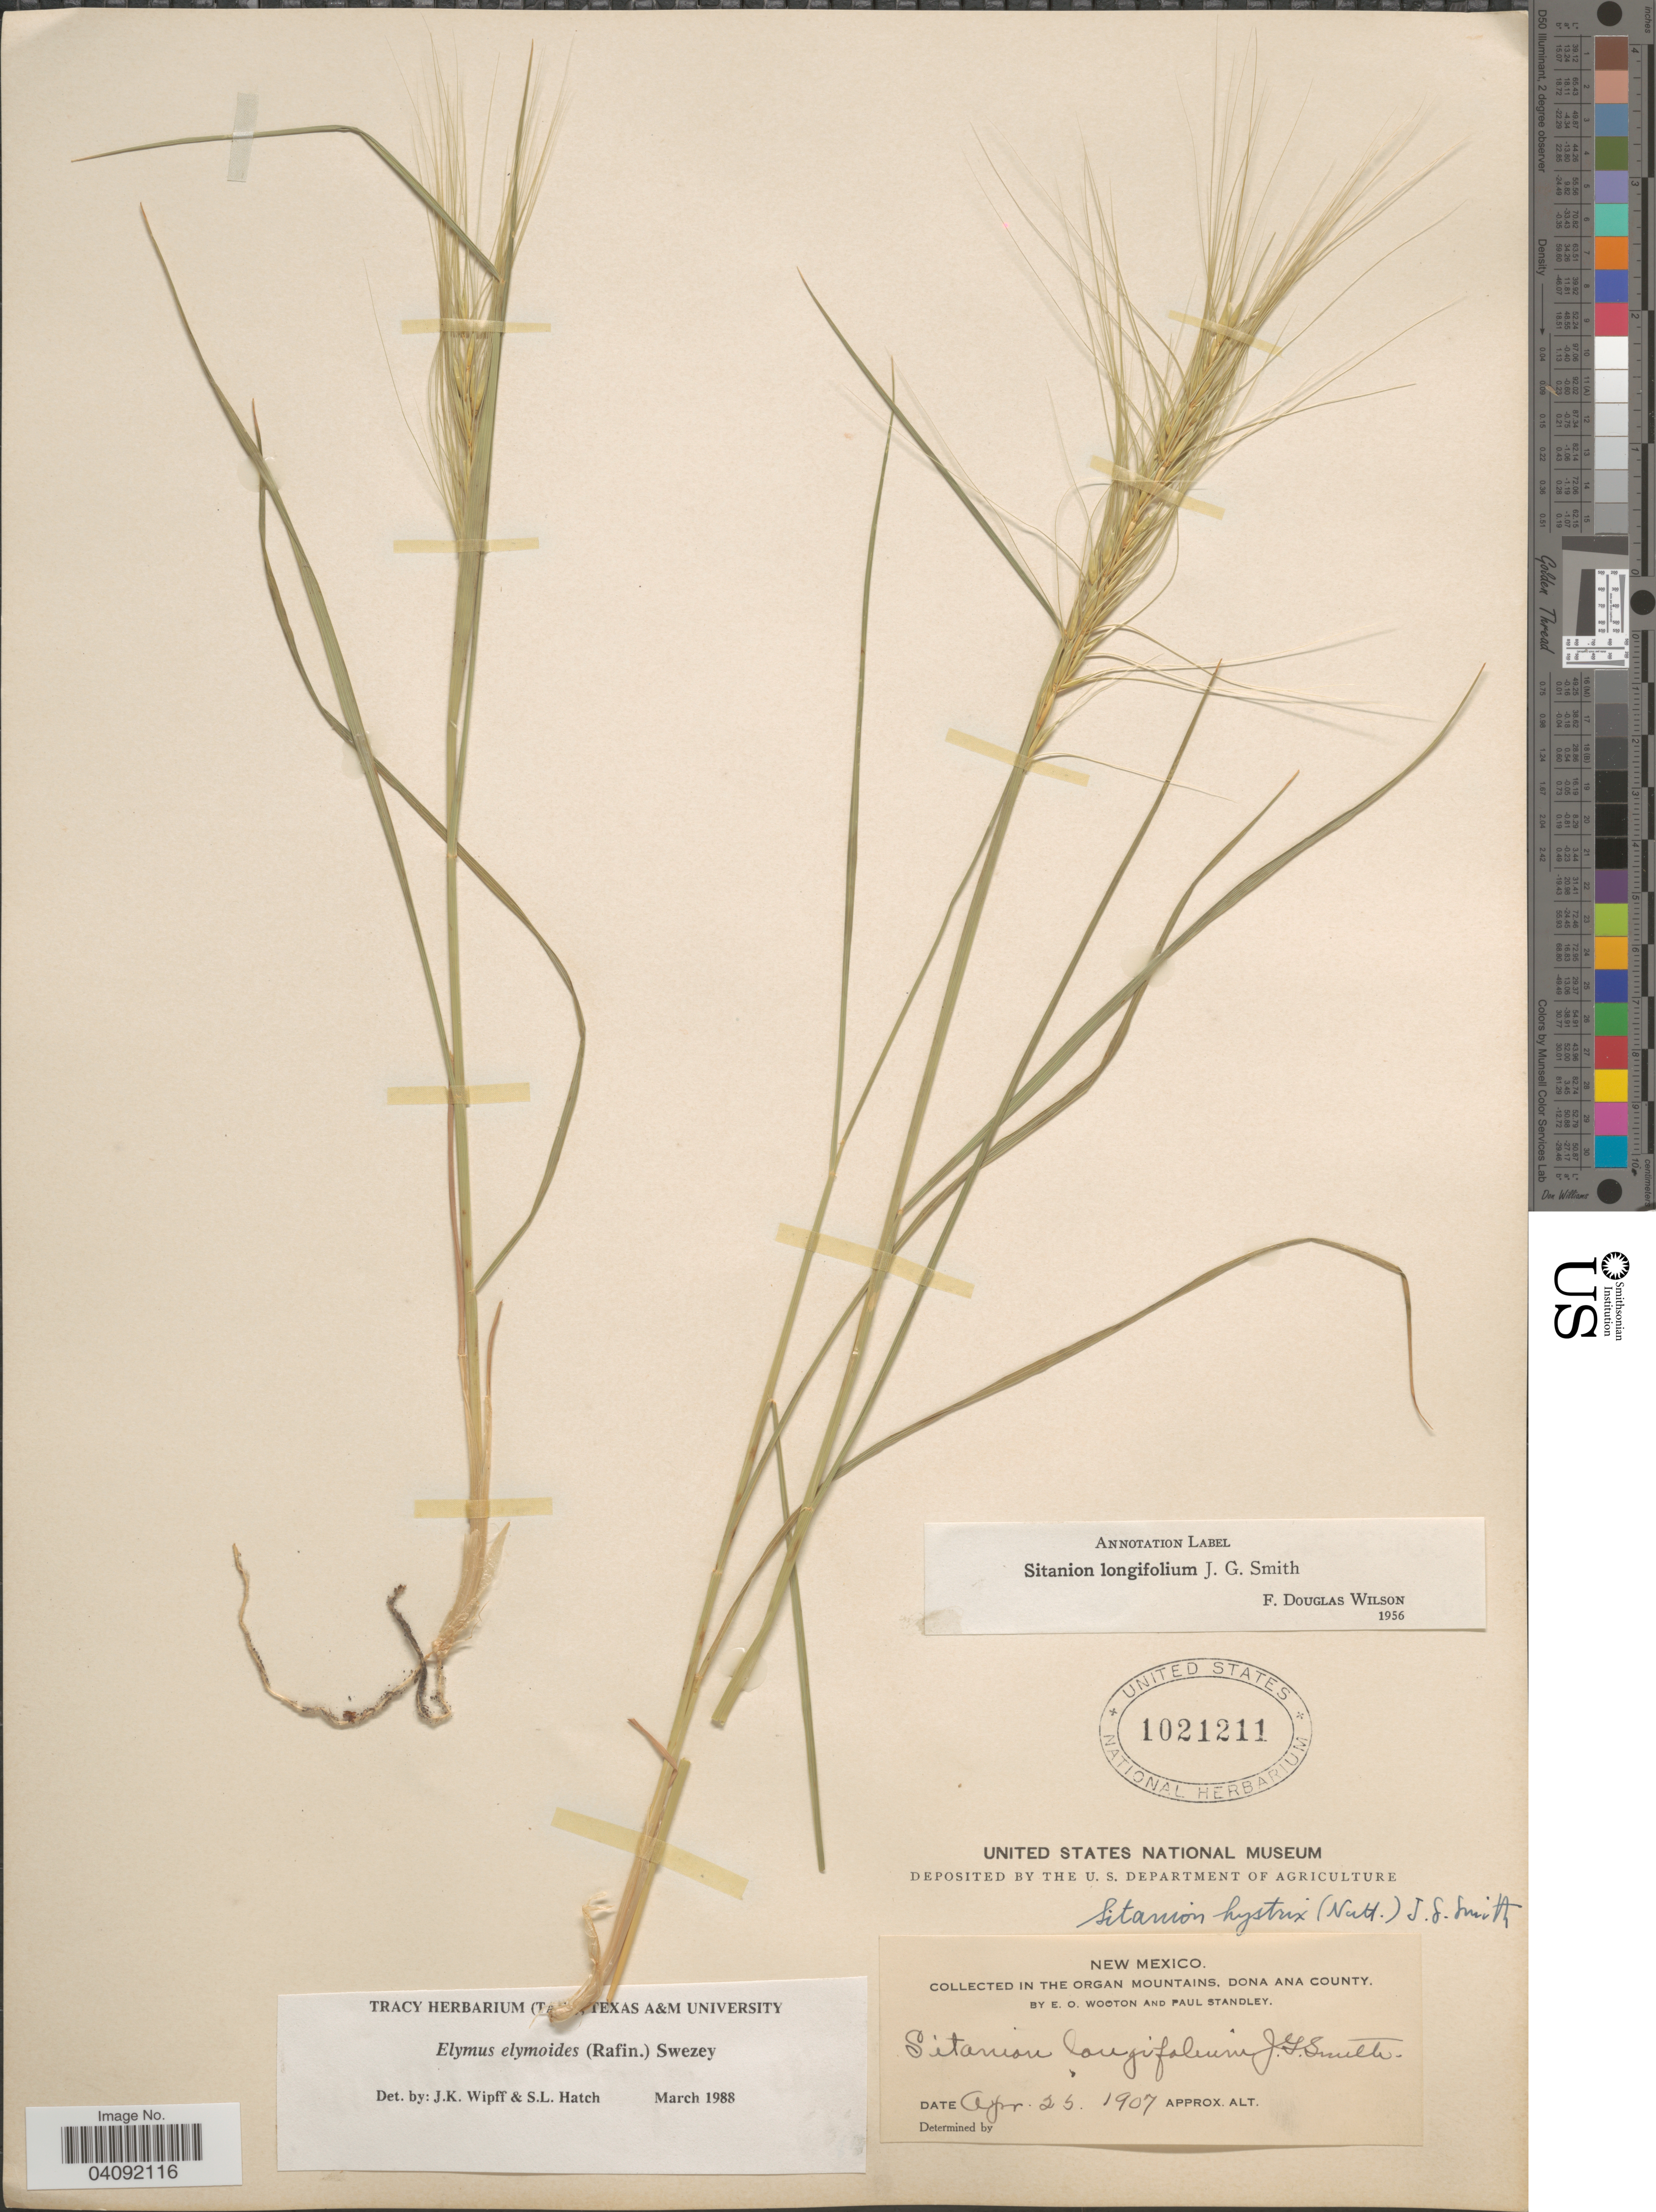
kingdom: Plantae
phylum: Tracheophyta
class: Liliopsida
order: Poales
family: Poaceae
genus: Elymus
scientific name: Elymus elymoides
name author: (Raf.) Swezey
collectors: E. O. Wooton & P. C. Standley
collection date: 1907-04-25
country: United States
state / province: New Mexico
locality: In the Organ Mountains, Dona Ana County.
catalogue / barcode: US 1021211